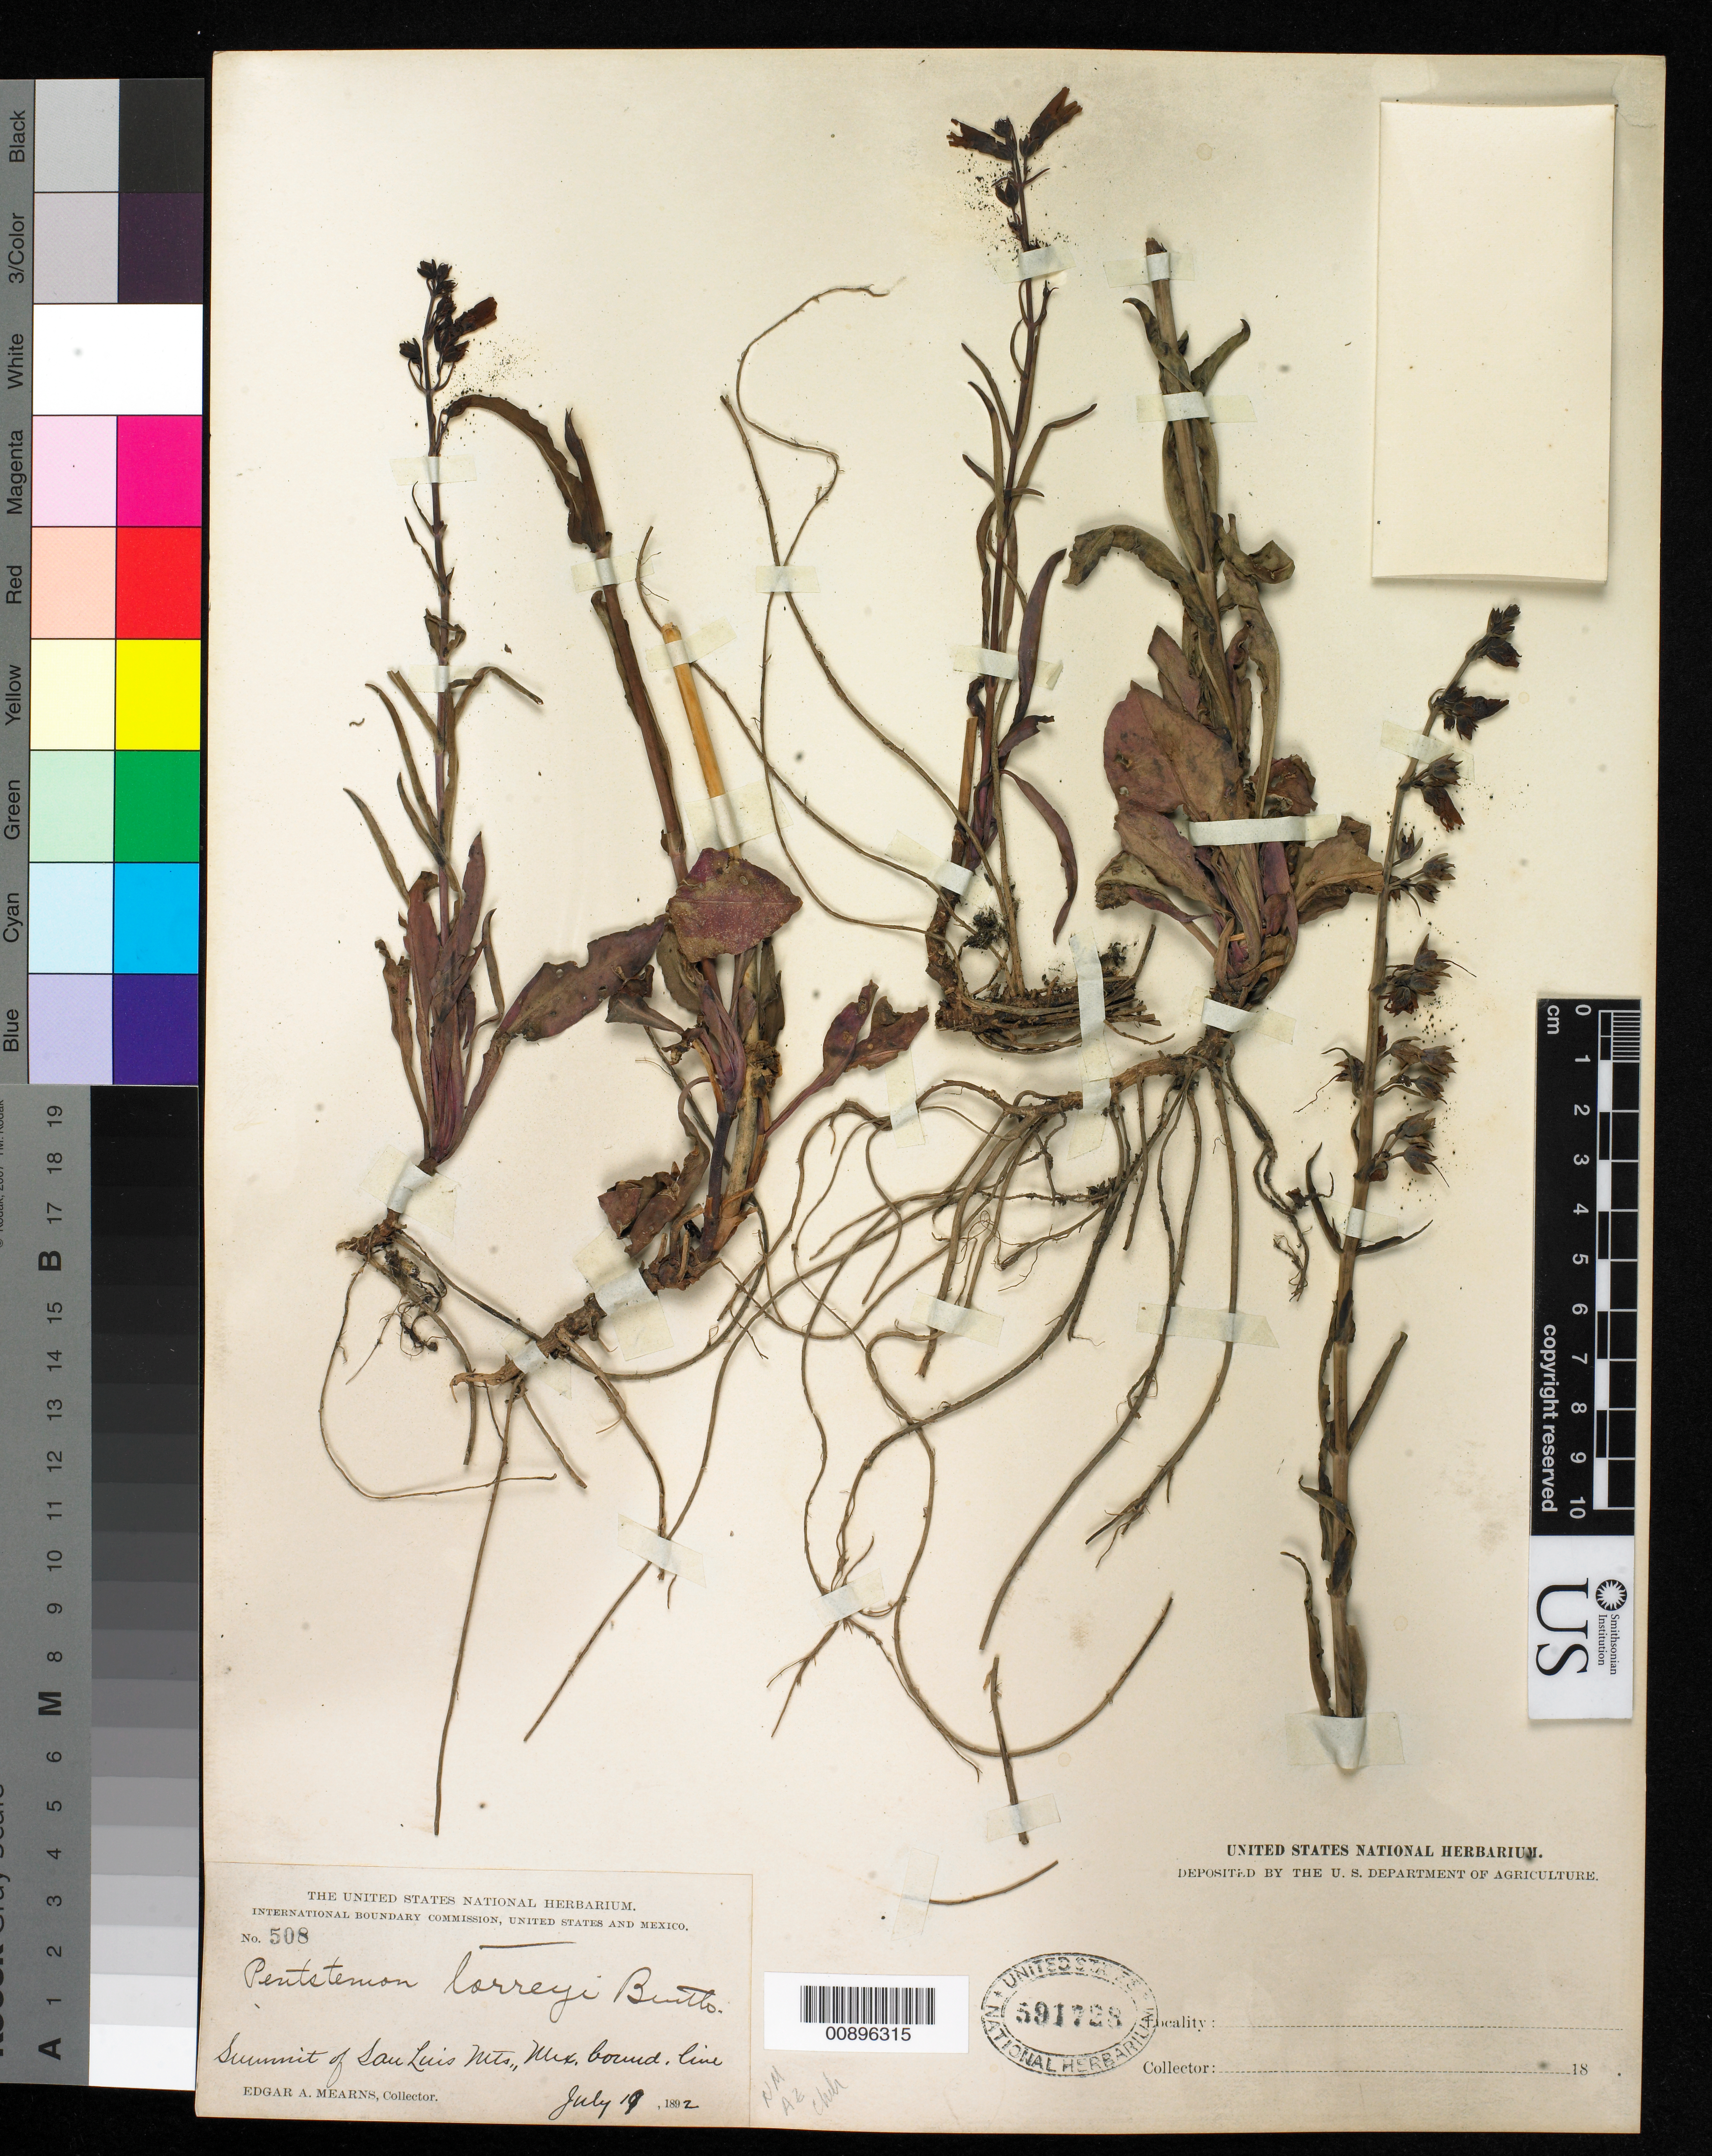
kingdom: Plantae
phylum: Tracheophyta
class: Magnoliopsida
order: Lamiales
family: Plantaginaceae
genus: Penstemon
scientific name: Penstemon barbatus subsp. torreyi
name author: (Benth.) D.D. Keck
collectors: E. A. Mearns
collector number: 508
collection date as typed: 19 Jul 1892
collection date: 1892-07-19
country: United States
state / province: New Mexico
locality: Summit of the San Luis Mts., Mexican Boundary Line.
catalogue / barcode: US 591728